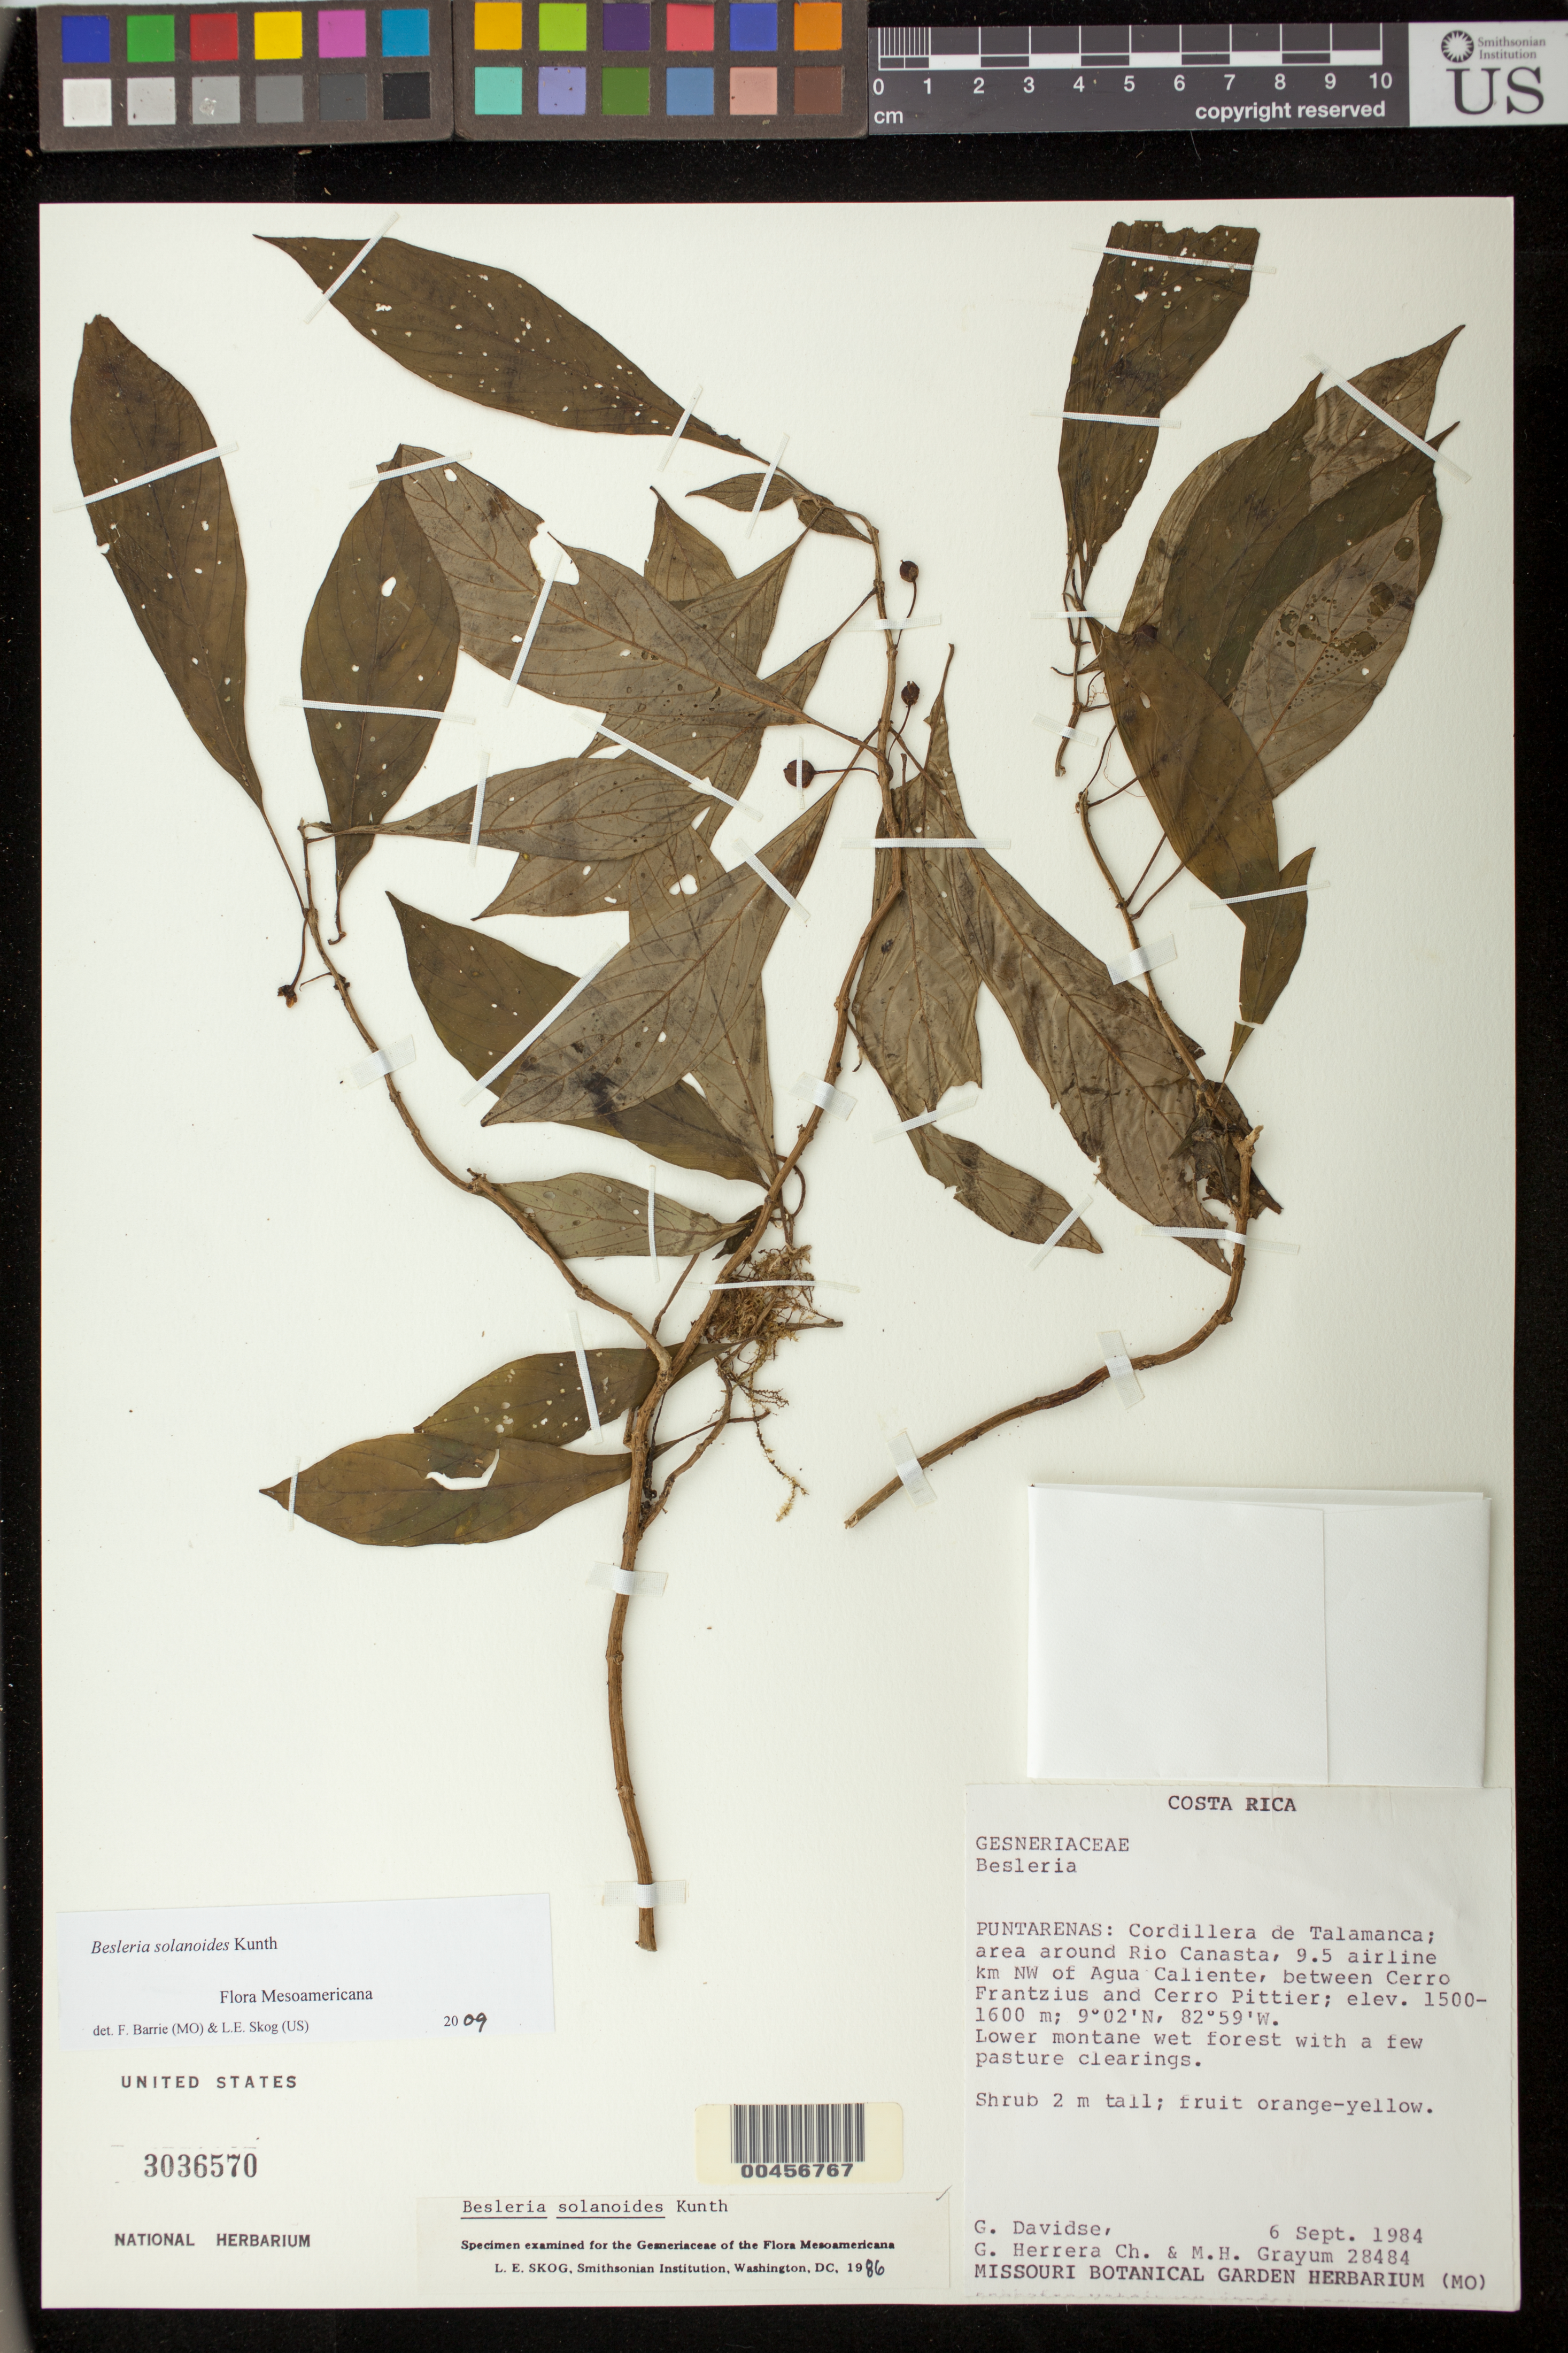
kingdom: Plantae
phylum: Tracheophyta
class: Magnoliopsida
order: Lamiales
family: Gesneriaceae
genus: Besleria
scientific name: Besleria solanoides var. solanoides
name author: Kunth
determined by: Skog, Laurence E.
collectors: G. Davidse, G. Herrera Ch. & M. H. Grayum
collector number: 28484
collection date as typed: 06 Sep 1984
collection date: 1984-09-06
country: Costa Rica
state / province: Puntarenas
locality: Cordillera de Talamanca; area around Rio Canasta, 9.5 airline km NW of Agua Caliente, between Cerro Frantzius and Cerro PIttier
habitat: Lower montane wet forest with a few pasture clearings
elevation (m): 1600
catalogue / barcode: US 3036570